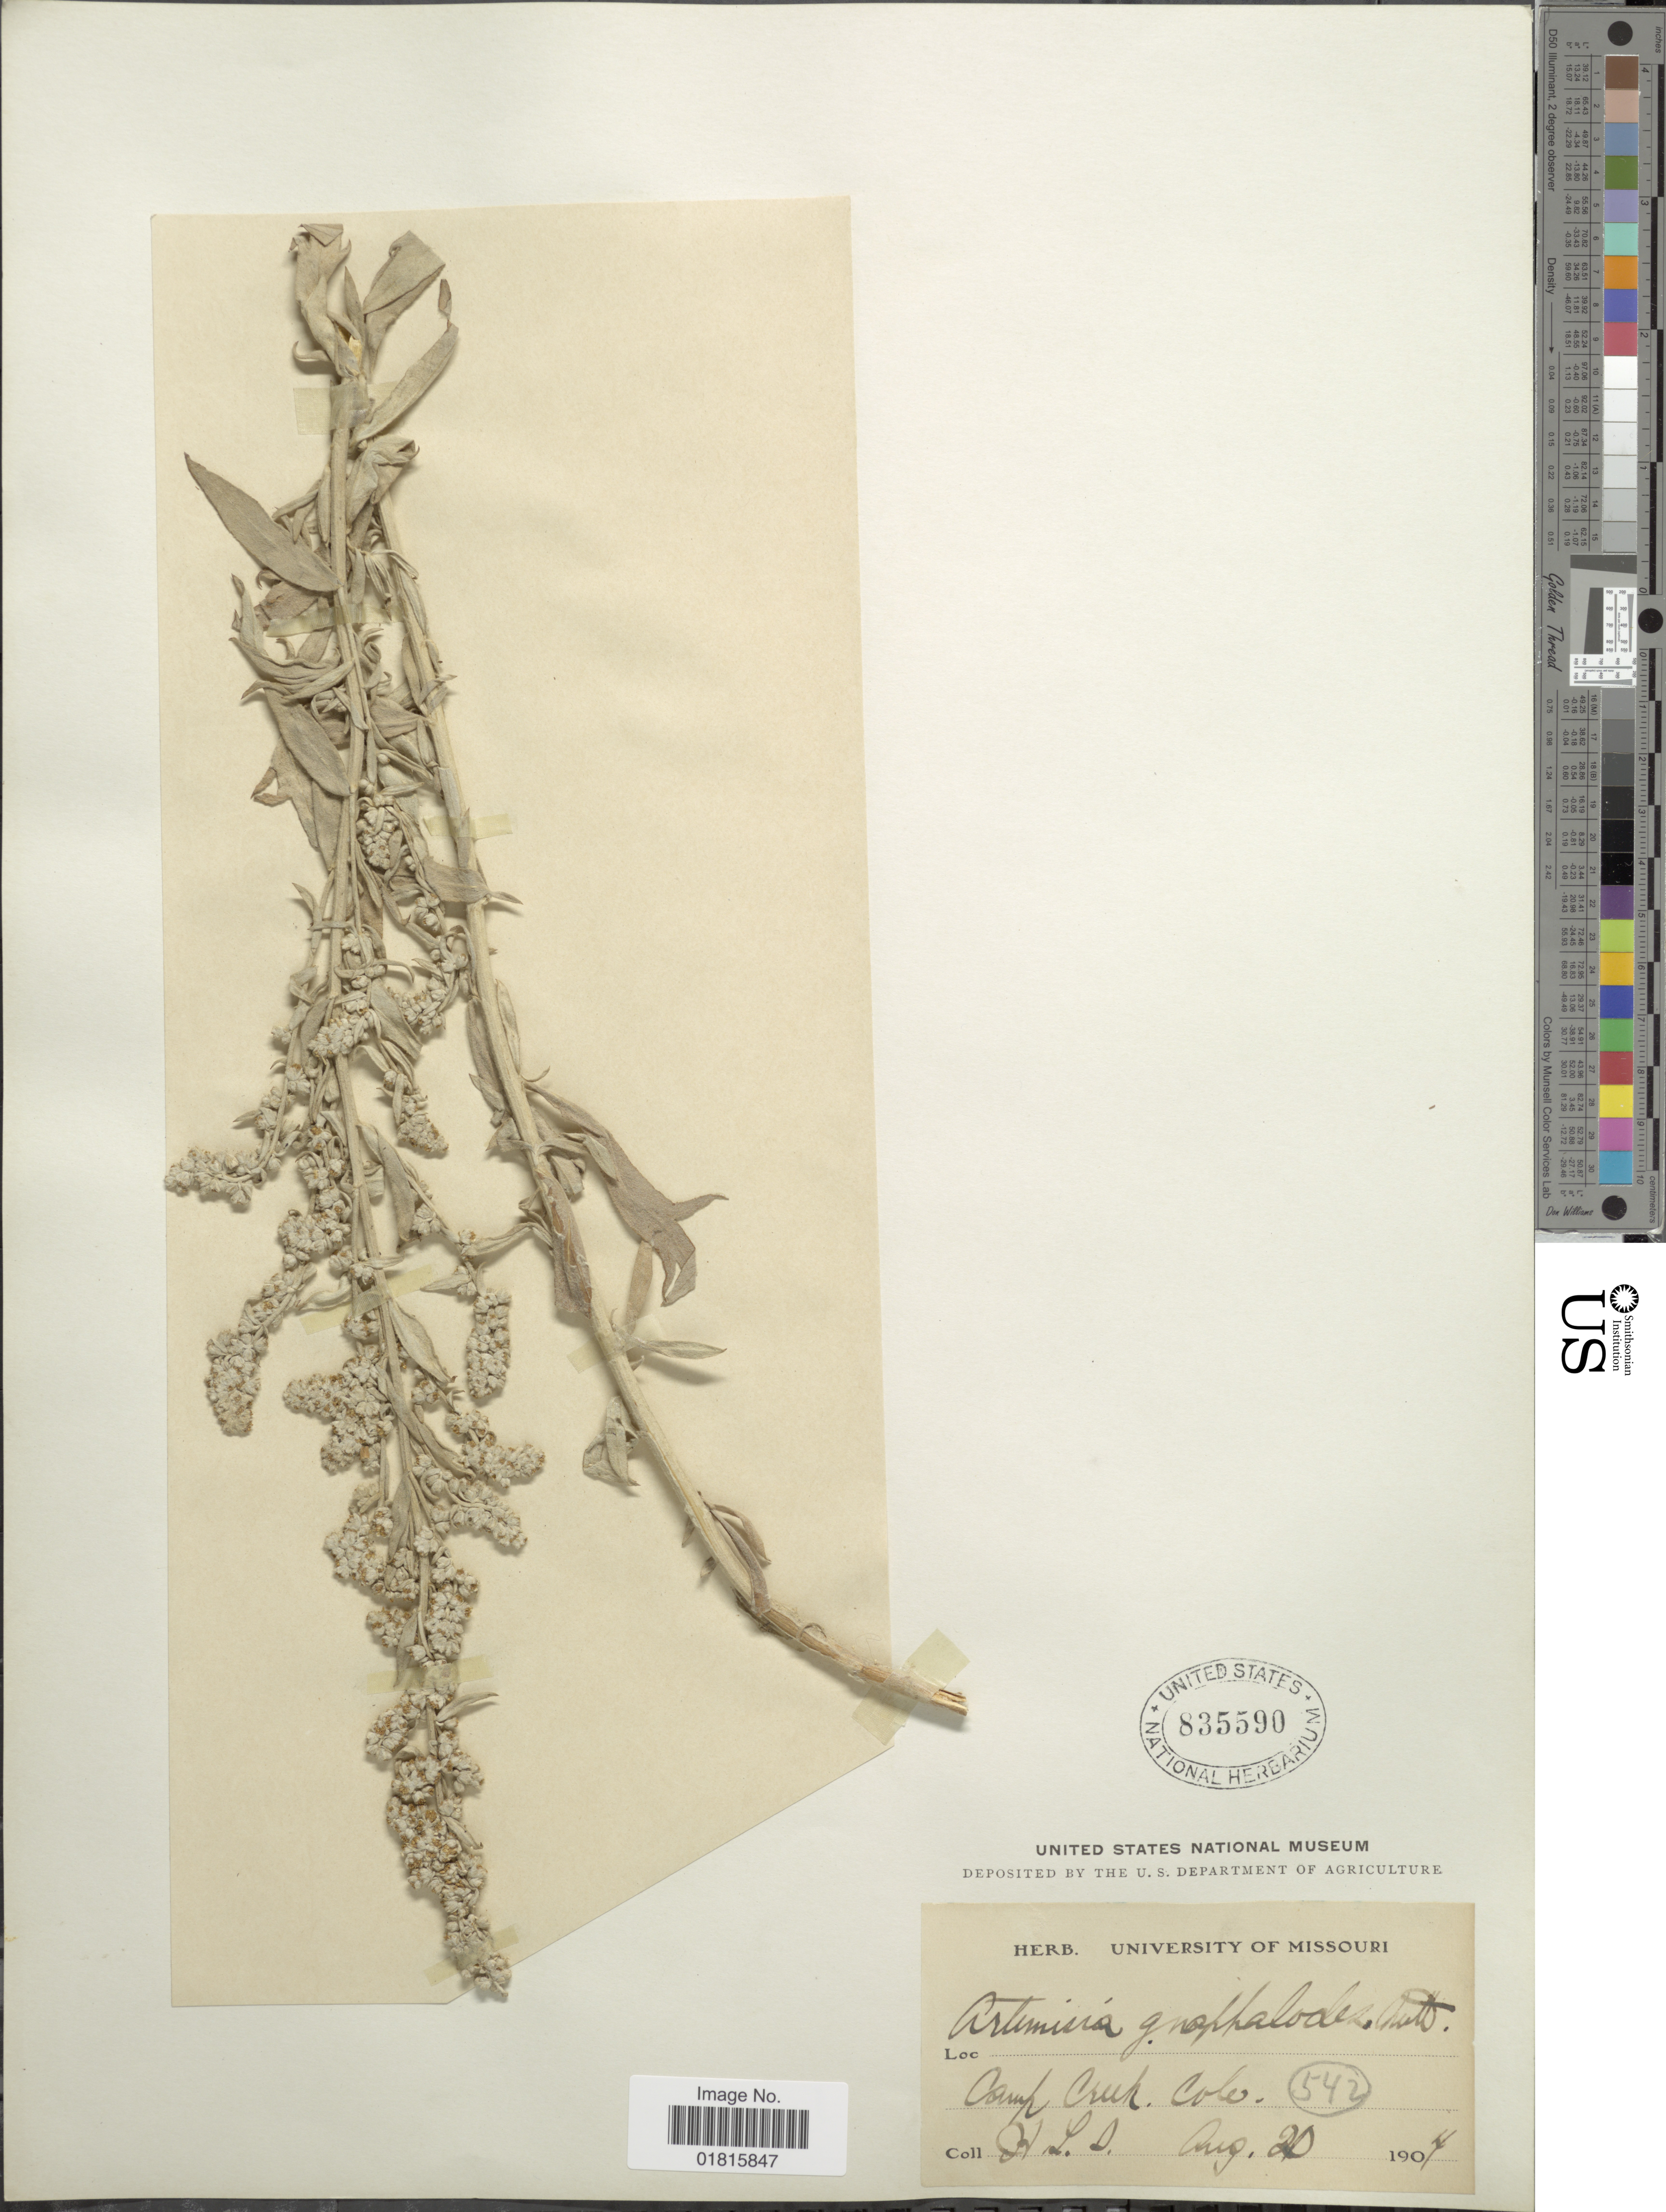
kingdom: Plantae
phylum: Tracheophyta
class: Magnoliopsida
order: Asterales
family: Asteraceae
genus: Artemisia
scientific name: Artemisia gnaphaloides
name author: Nutt.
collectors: H. D.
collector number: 542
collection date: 1904-08-20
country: United States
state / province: Colorado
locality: Camp Creek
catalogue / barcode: US 835590